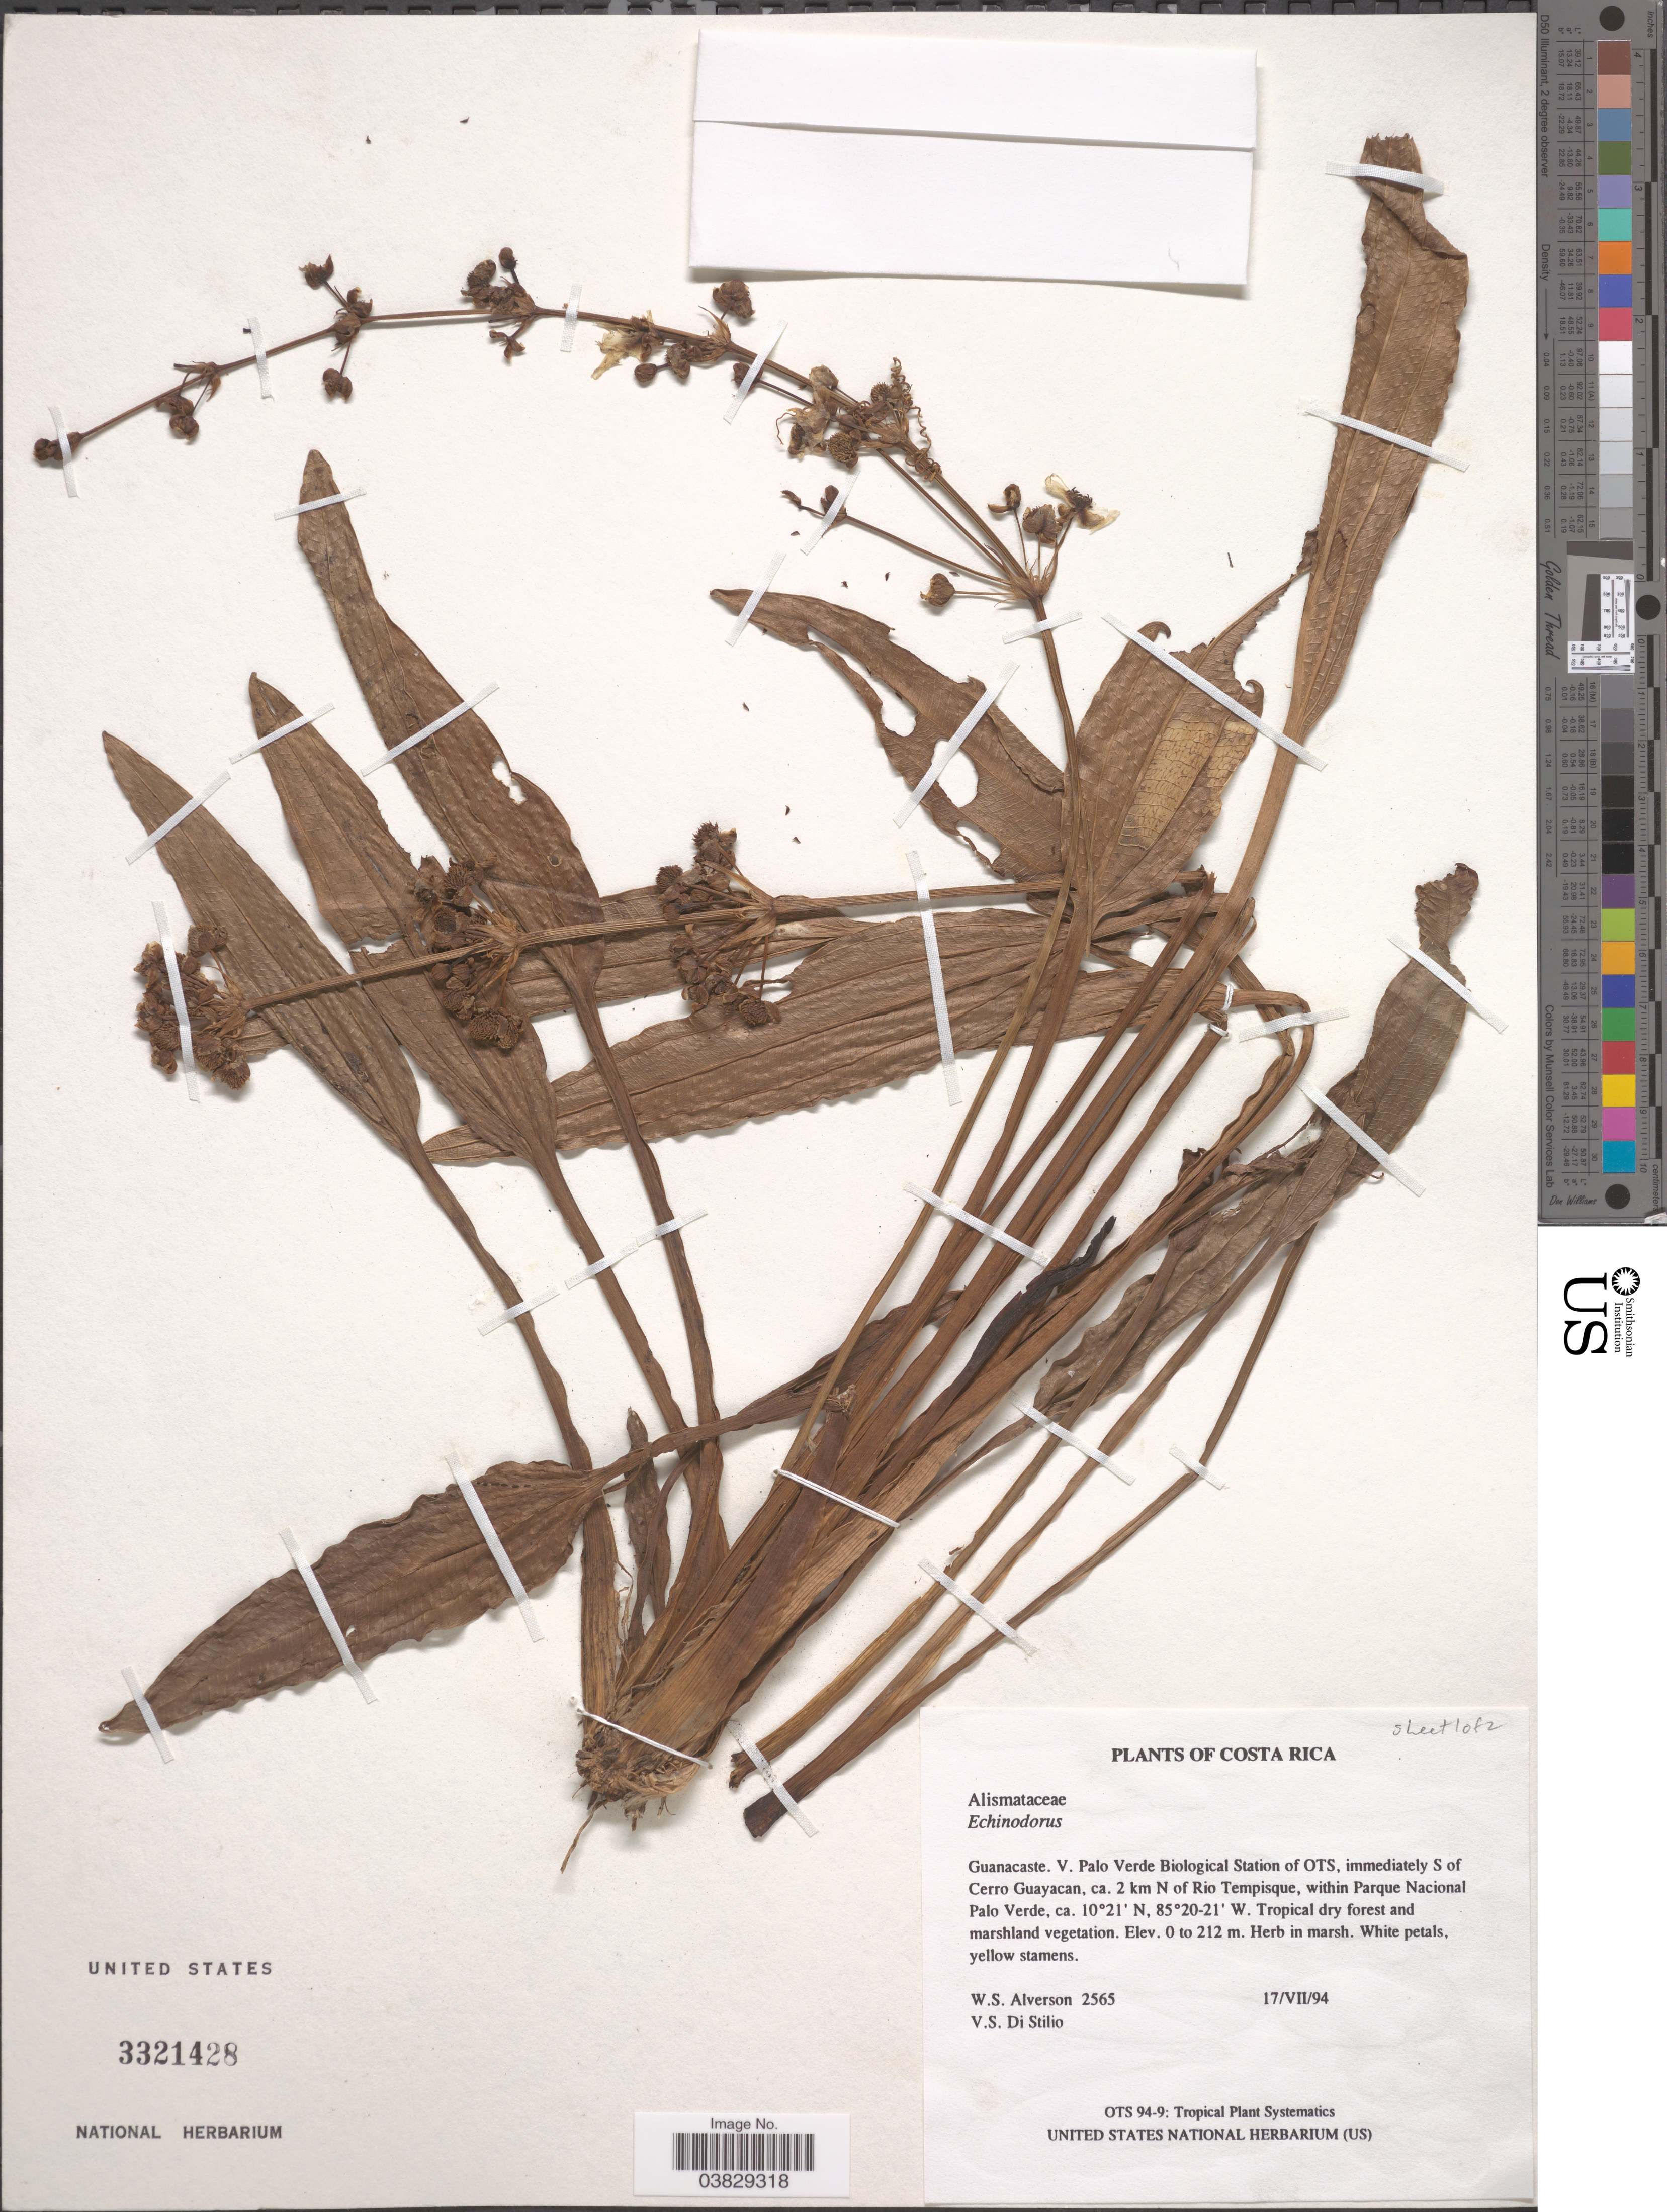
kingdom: Plantae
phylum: Tracheophyta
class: Liliopsida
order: Alismatales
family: Alismataceae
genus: Echinodorus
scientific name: Echinodorus sp.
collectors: W. S. Alverson & V. Di Stilio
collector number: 2565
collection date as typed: Transcribed d/m/y: 17/7/94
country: Costa Rica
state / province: Guanacaste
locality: V. Palo Verde Biological Station of OTS, immediately S of Cerro Guayacan, ca. 2 km N of Rio Tempisque, within Parque Nacional Palo Verde.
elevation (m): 0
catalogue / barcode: US 3321428